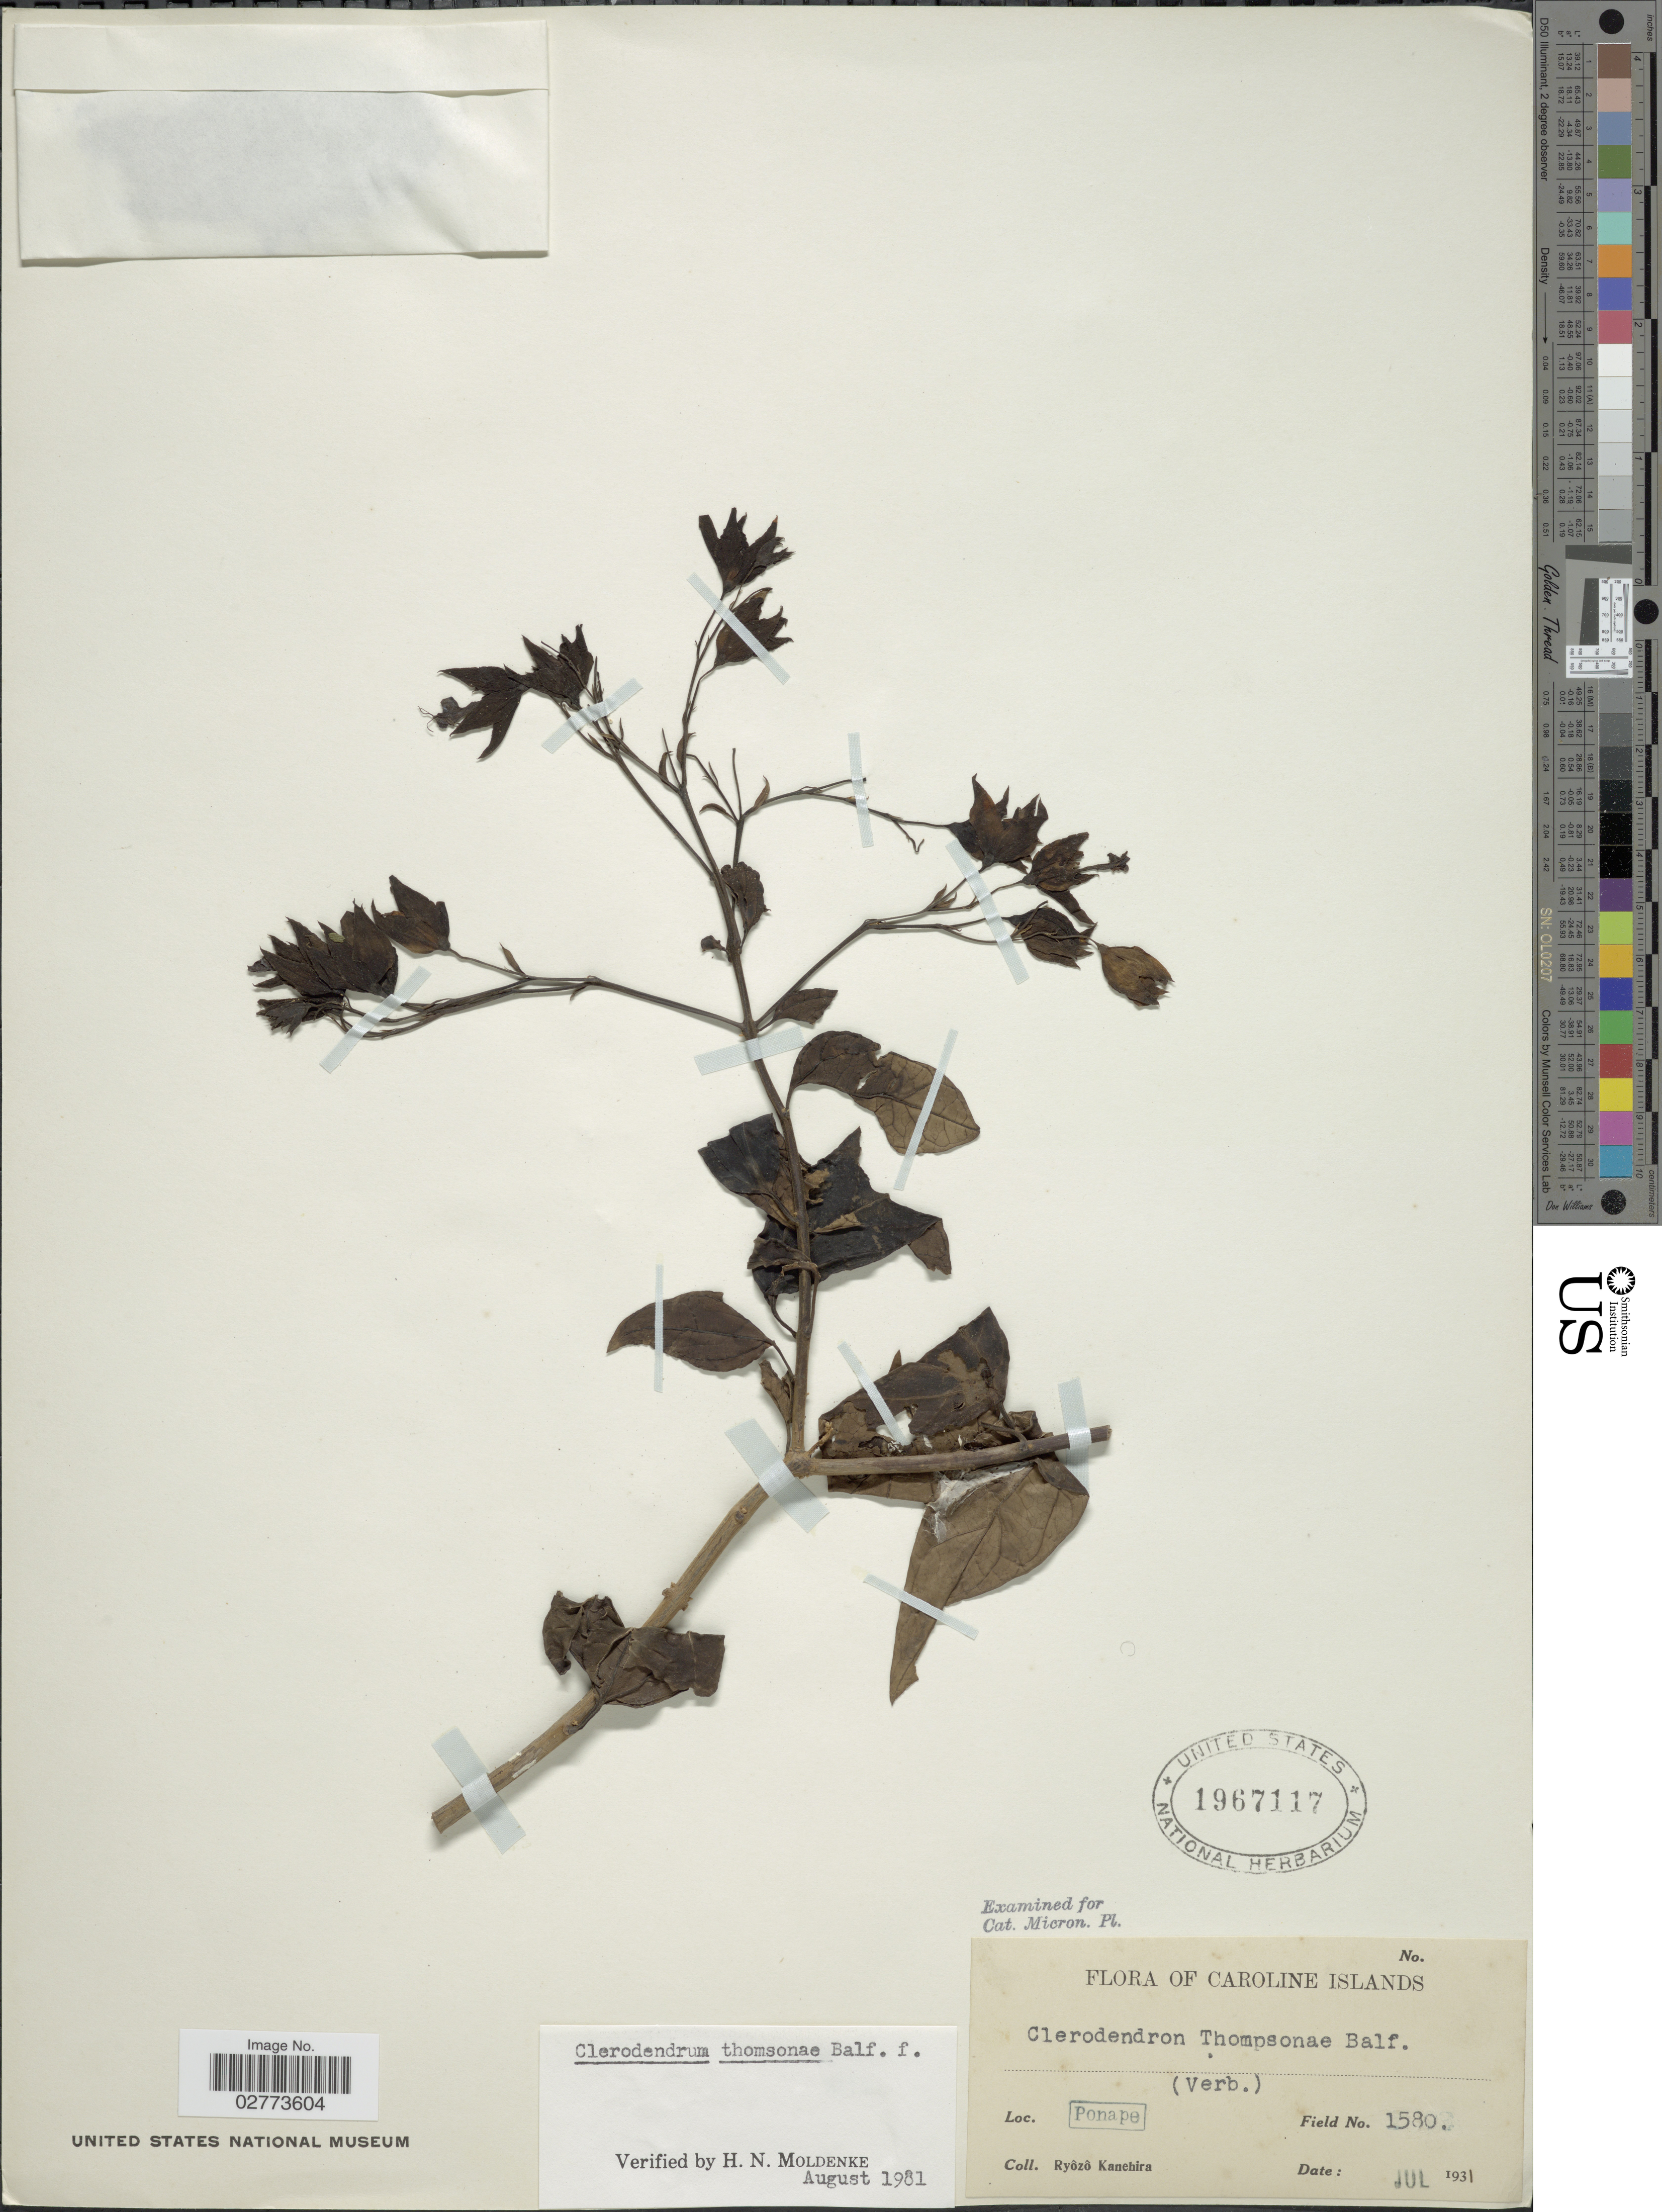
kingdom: Plantae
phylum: Tracheophyta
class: Magnoliopsida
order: Lamiales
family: Lamiaceae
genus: Clerodendrum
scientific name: Clerodendrum thomsoniae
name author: Balf.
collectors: R. Kanehira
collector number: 1580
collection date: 1931-07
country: Micronesia, Federated States of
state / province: Pohnpei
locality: Caroline Islands. Ponape.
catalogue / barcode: US 1967117